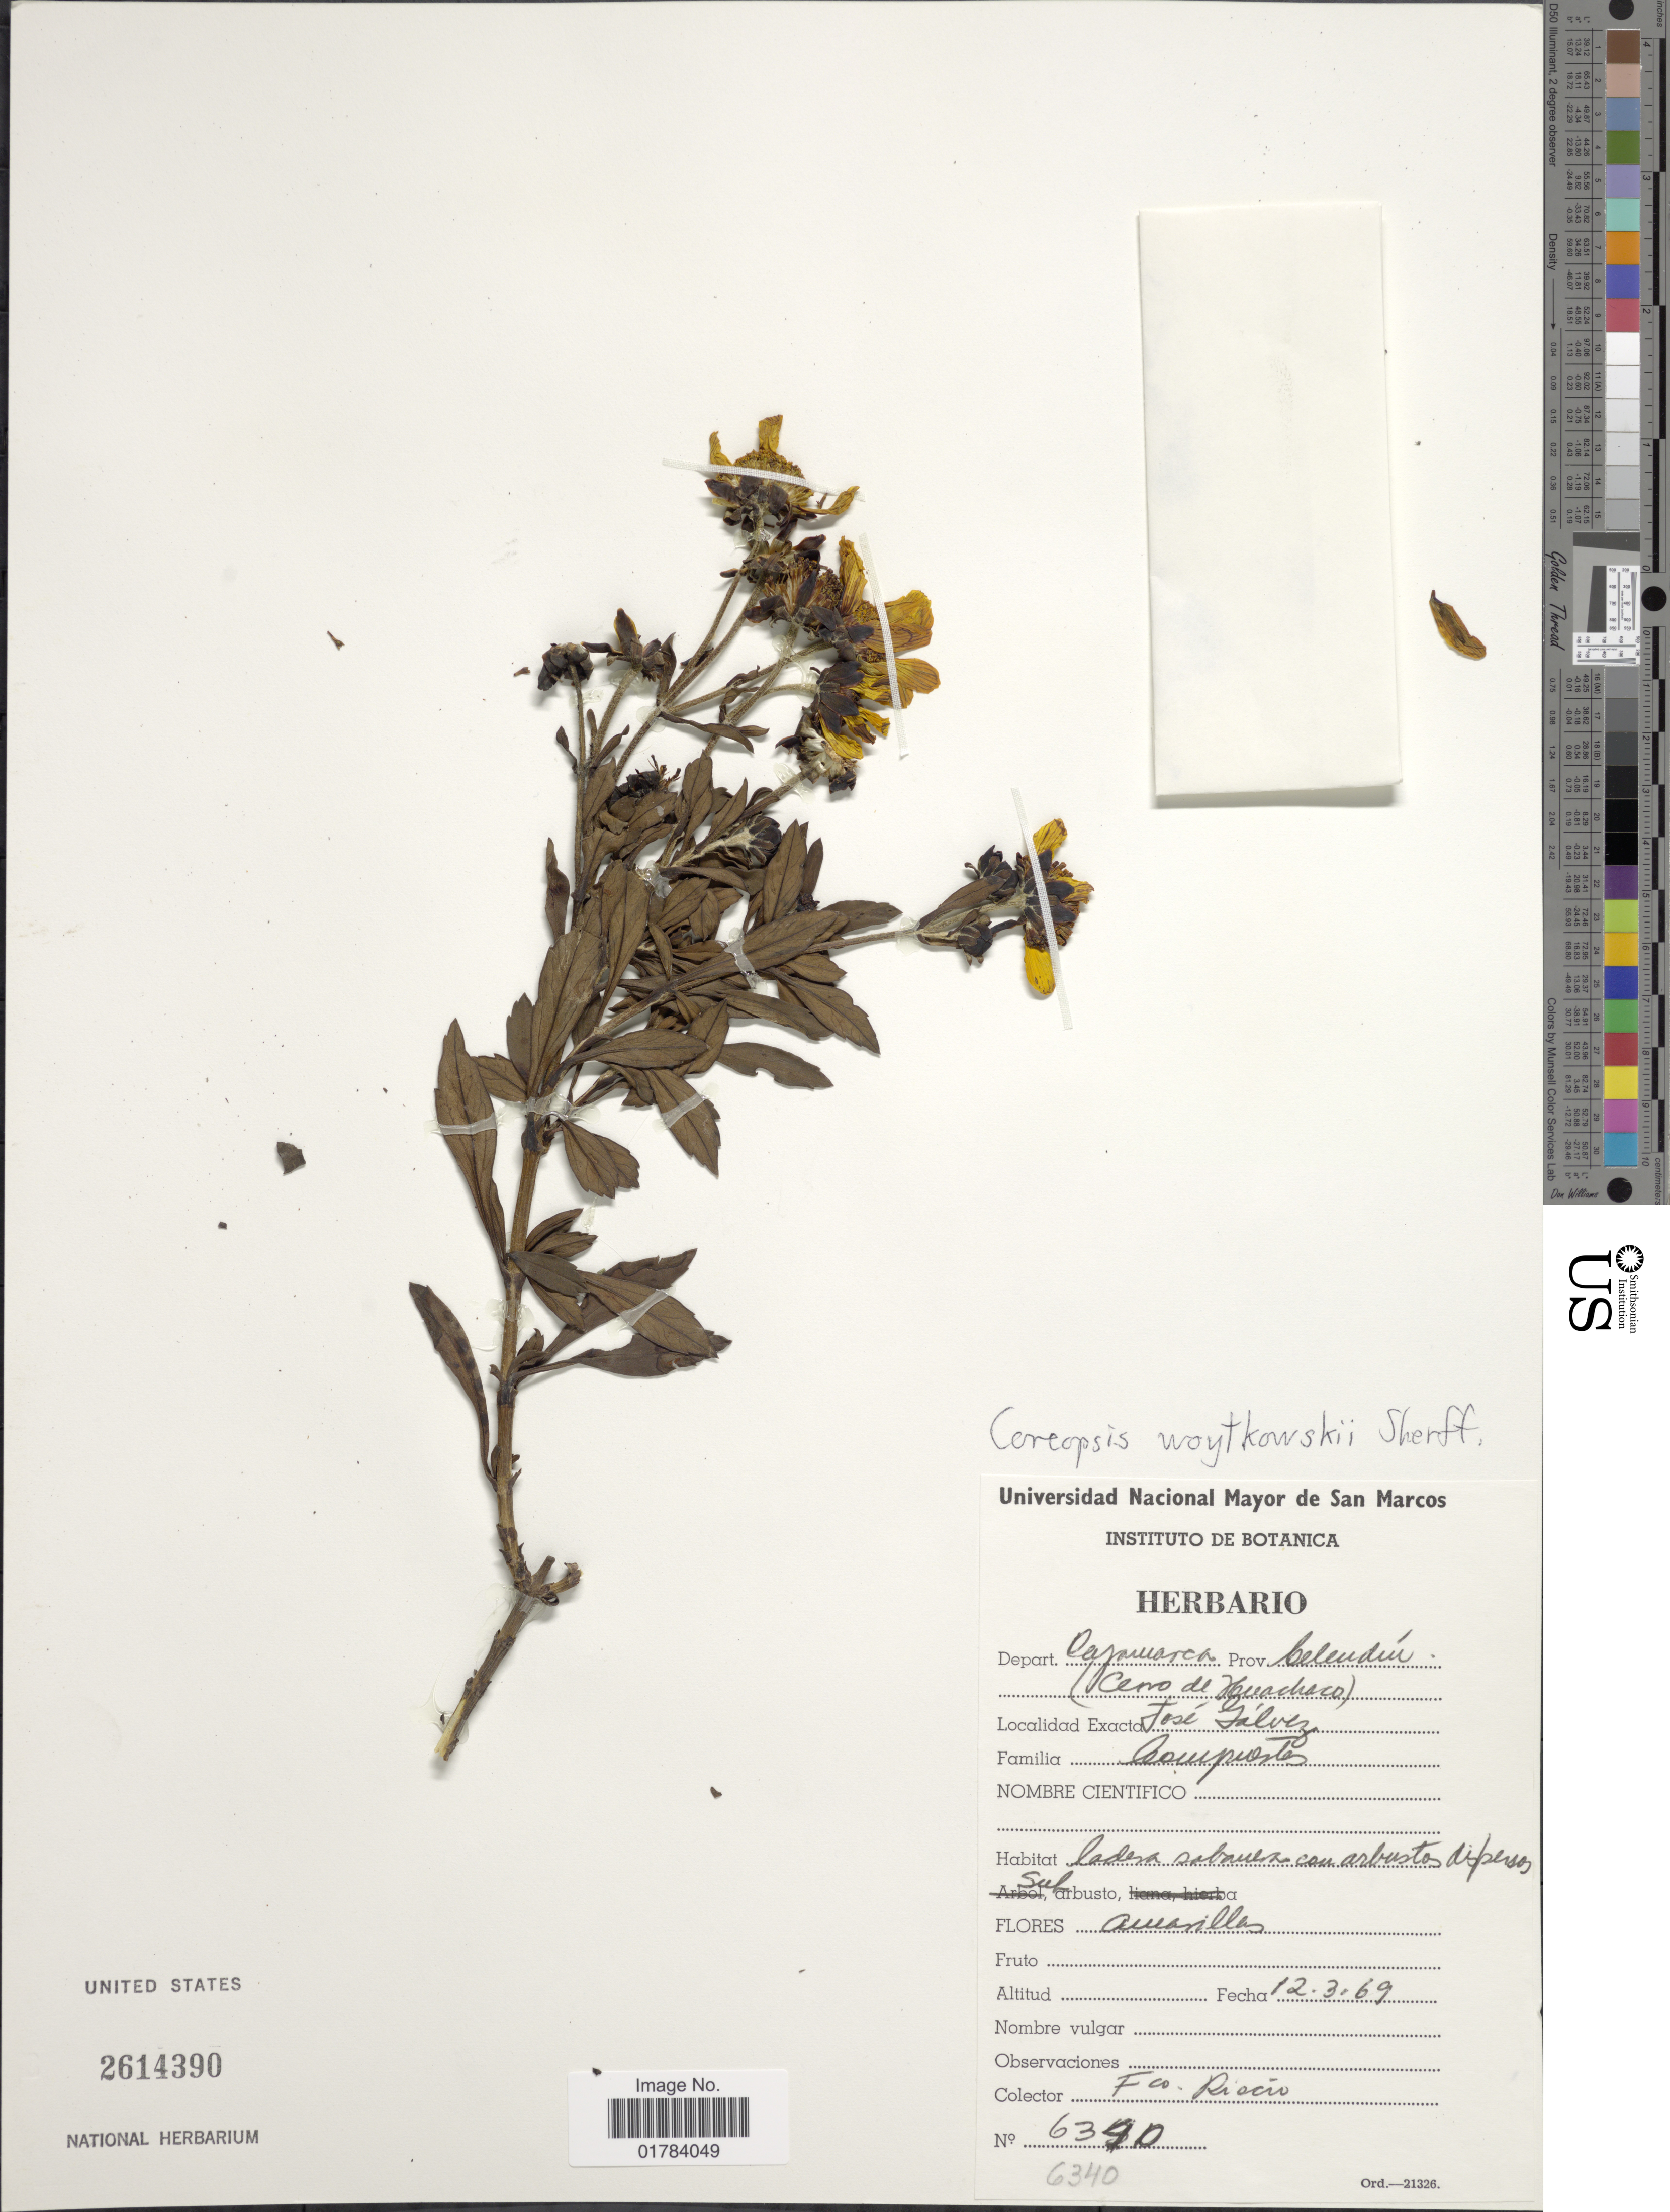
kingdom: Plantae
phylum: Tracheophyta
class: Magnoliopsida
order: Asterales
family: Asteraceae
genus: Coreopsis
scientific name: Coreopsis woytkowskii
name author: Sherff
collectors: F. Riccio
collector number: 6340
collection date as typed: Transcribed d/m/y: 12/3/69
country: Peru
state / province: Cajamarca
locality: Prov. Celendín, (Cerro de Huachoco) José Gálvez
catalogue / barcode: US 2614390